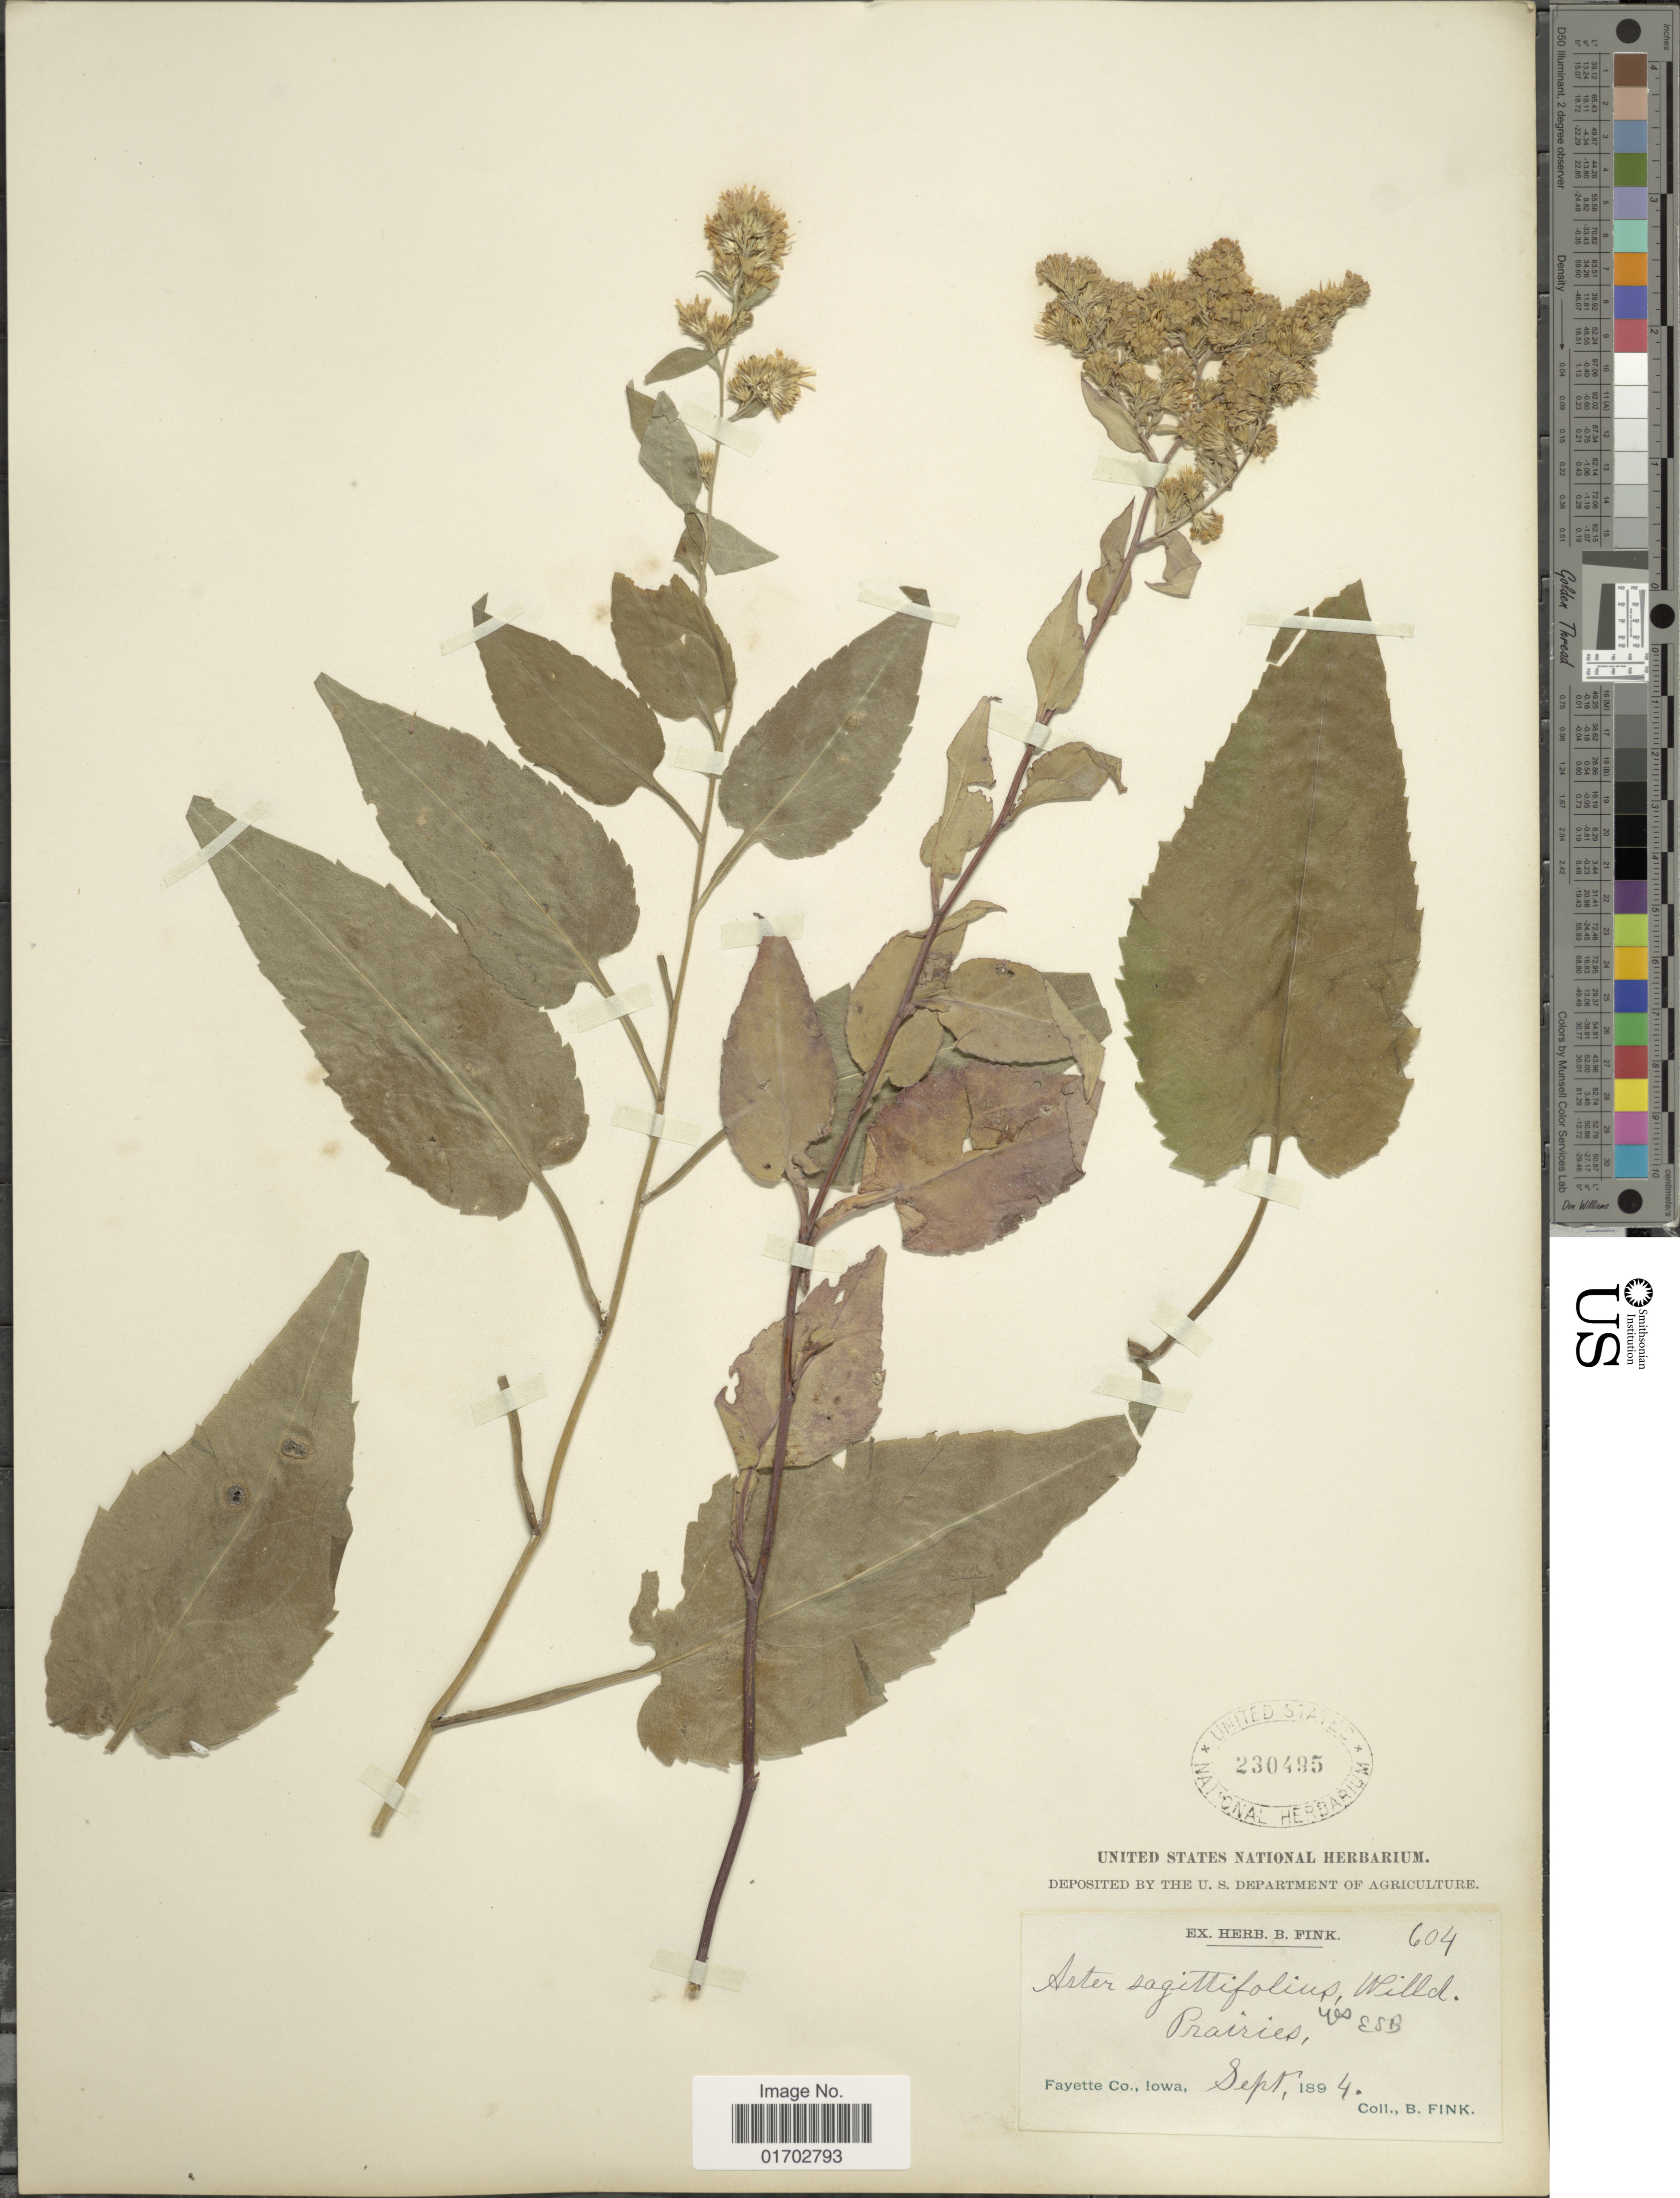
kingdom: Plantae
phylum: Tracheophyta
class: Magnoliopsida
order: Asterales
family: Asteraceae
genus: Symphyotrichum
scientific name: Symphyotrichum sagittifolium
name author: (Wedem. ex Willd.) G.L. Nesom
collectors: B. Fink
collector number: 604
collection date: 1894-09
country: United States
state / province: Iowa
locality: Prairies, Fayette Co.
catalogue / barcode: US 230495